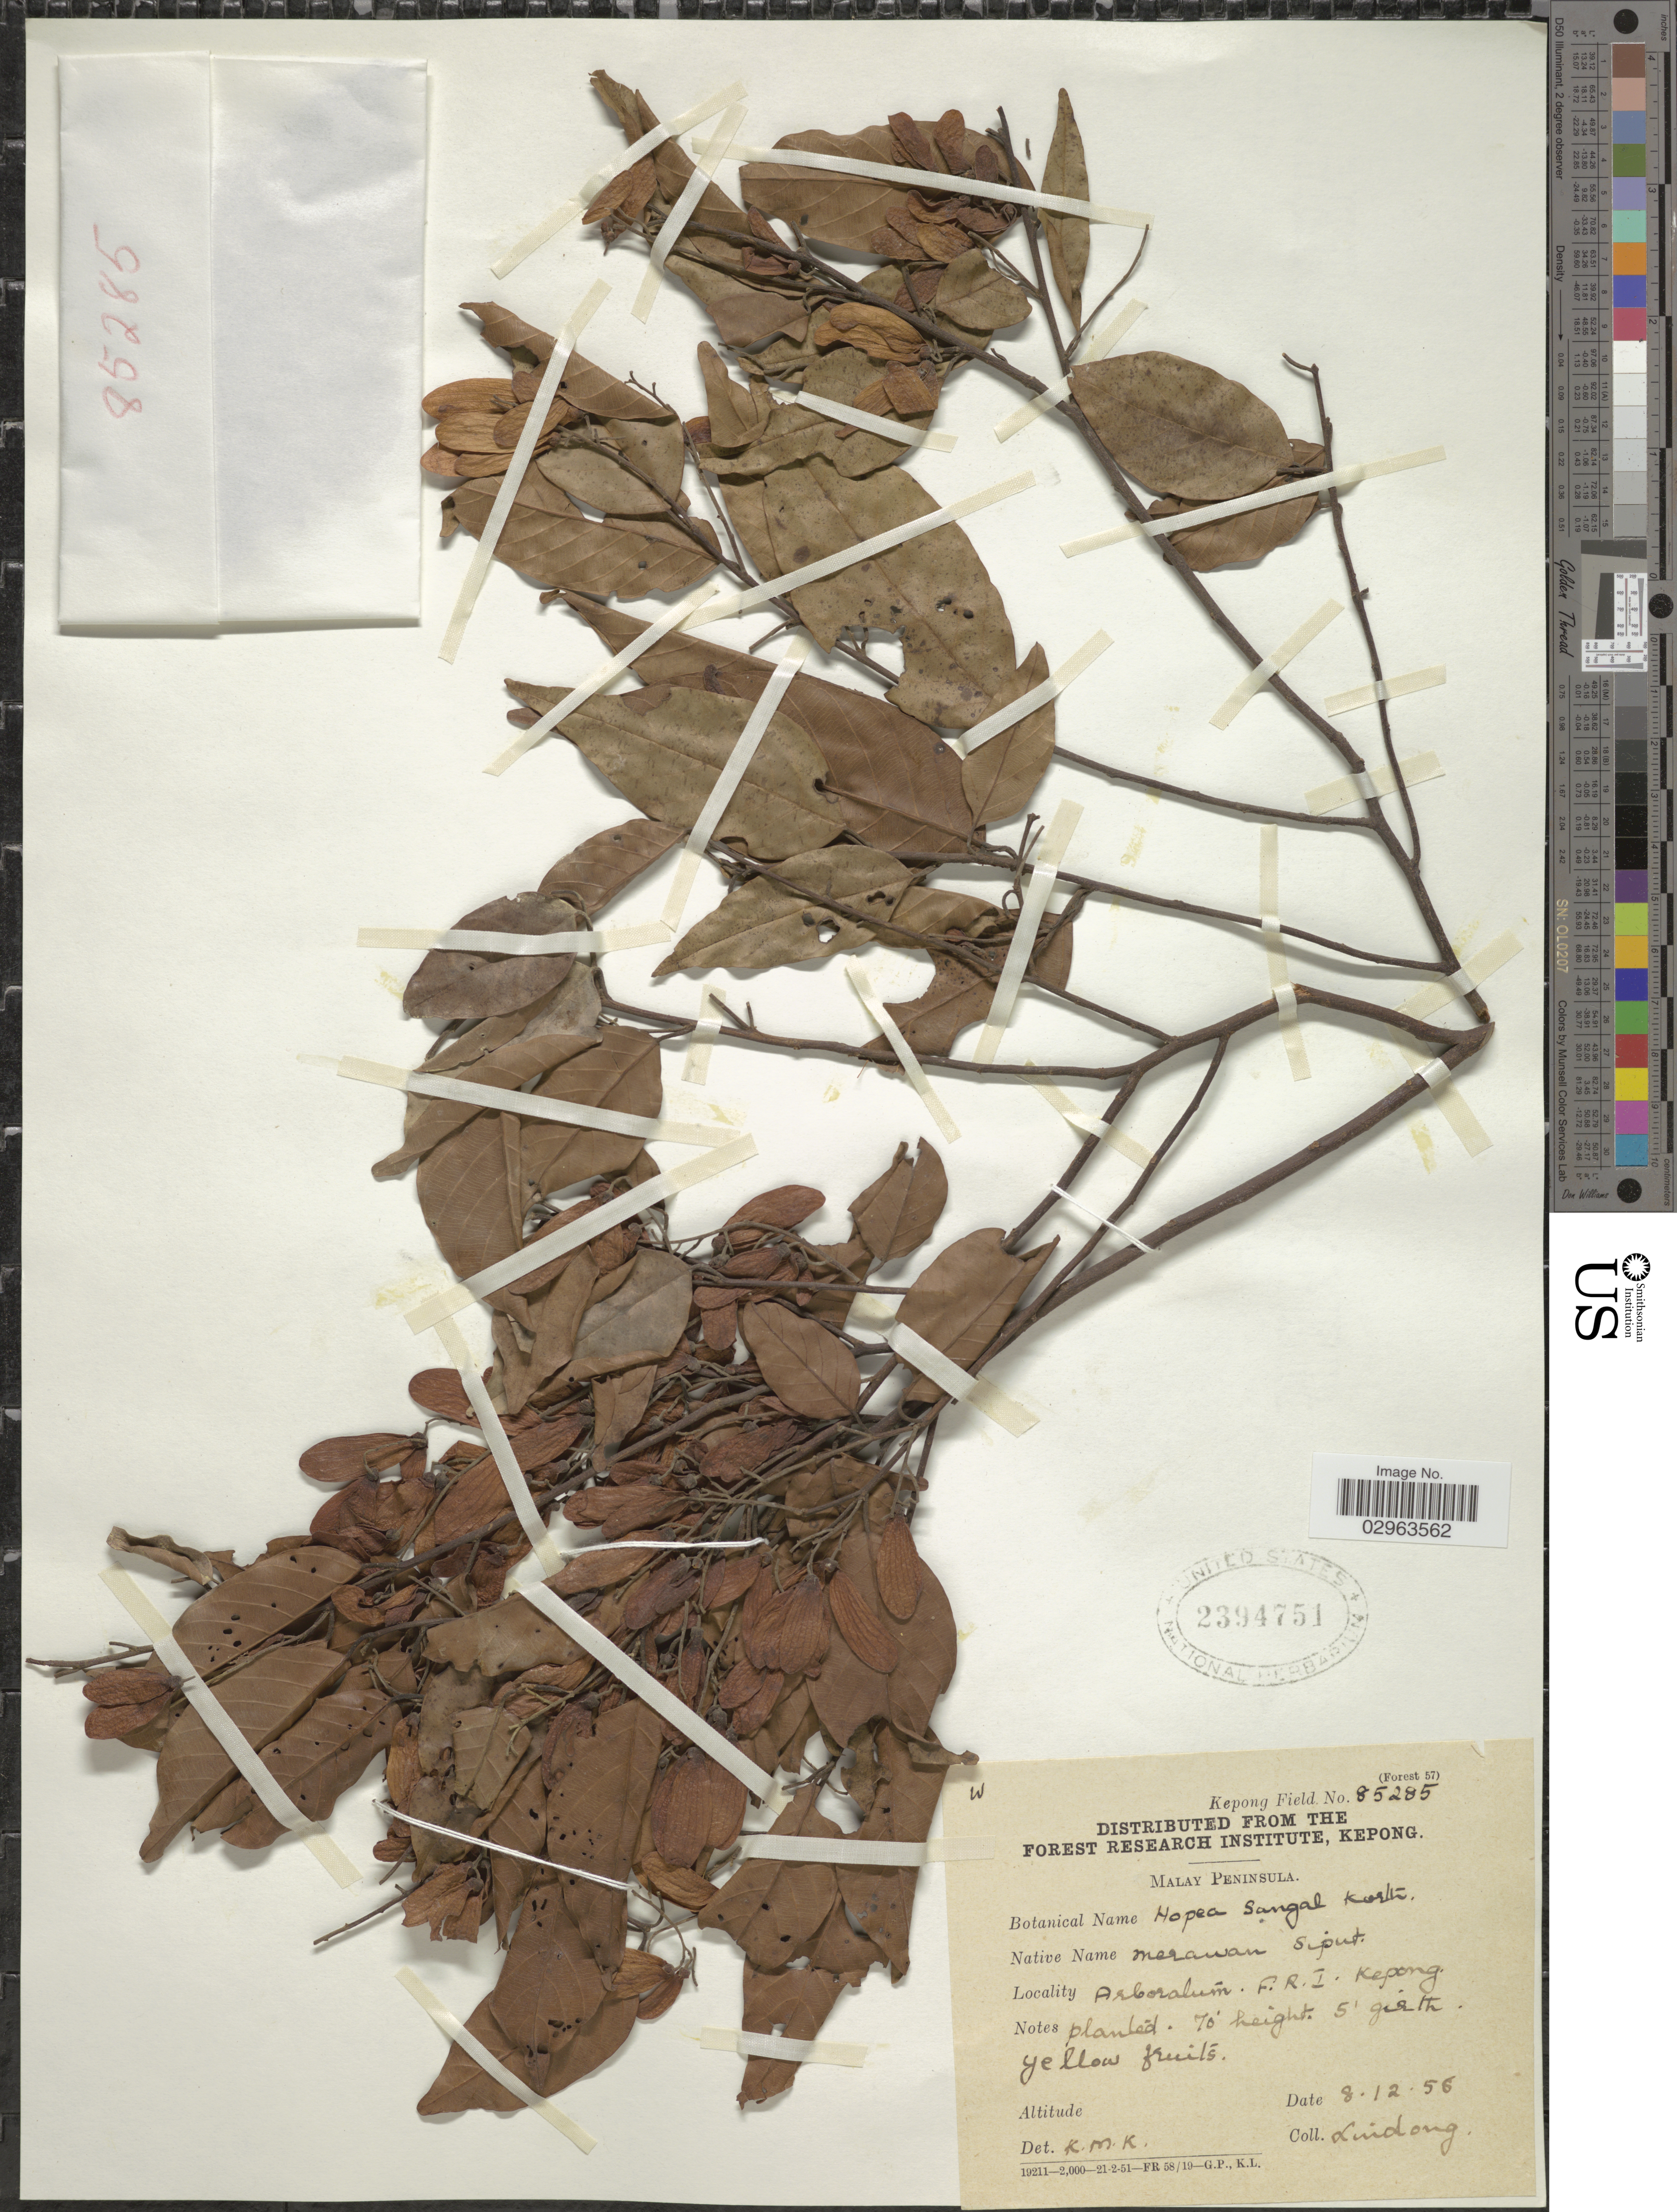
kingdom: Plantae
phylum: Tracheophyta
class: Magnoliopsida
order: Malvales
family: Dipterocarpaceae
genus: Hopea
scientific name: Hopea sangal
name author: Korth.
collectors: Lindong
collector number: Kepong Field? 85285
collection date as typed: Transcribed d/m/y: 8/12/56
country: Malaysia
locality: Malay Peninsula. Arboratum. F.R.I. Kepong.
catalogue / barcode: US 2394751